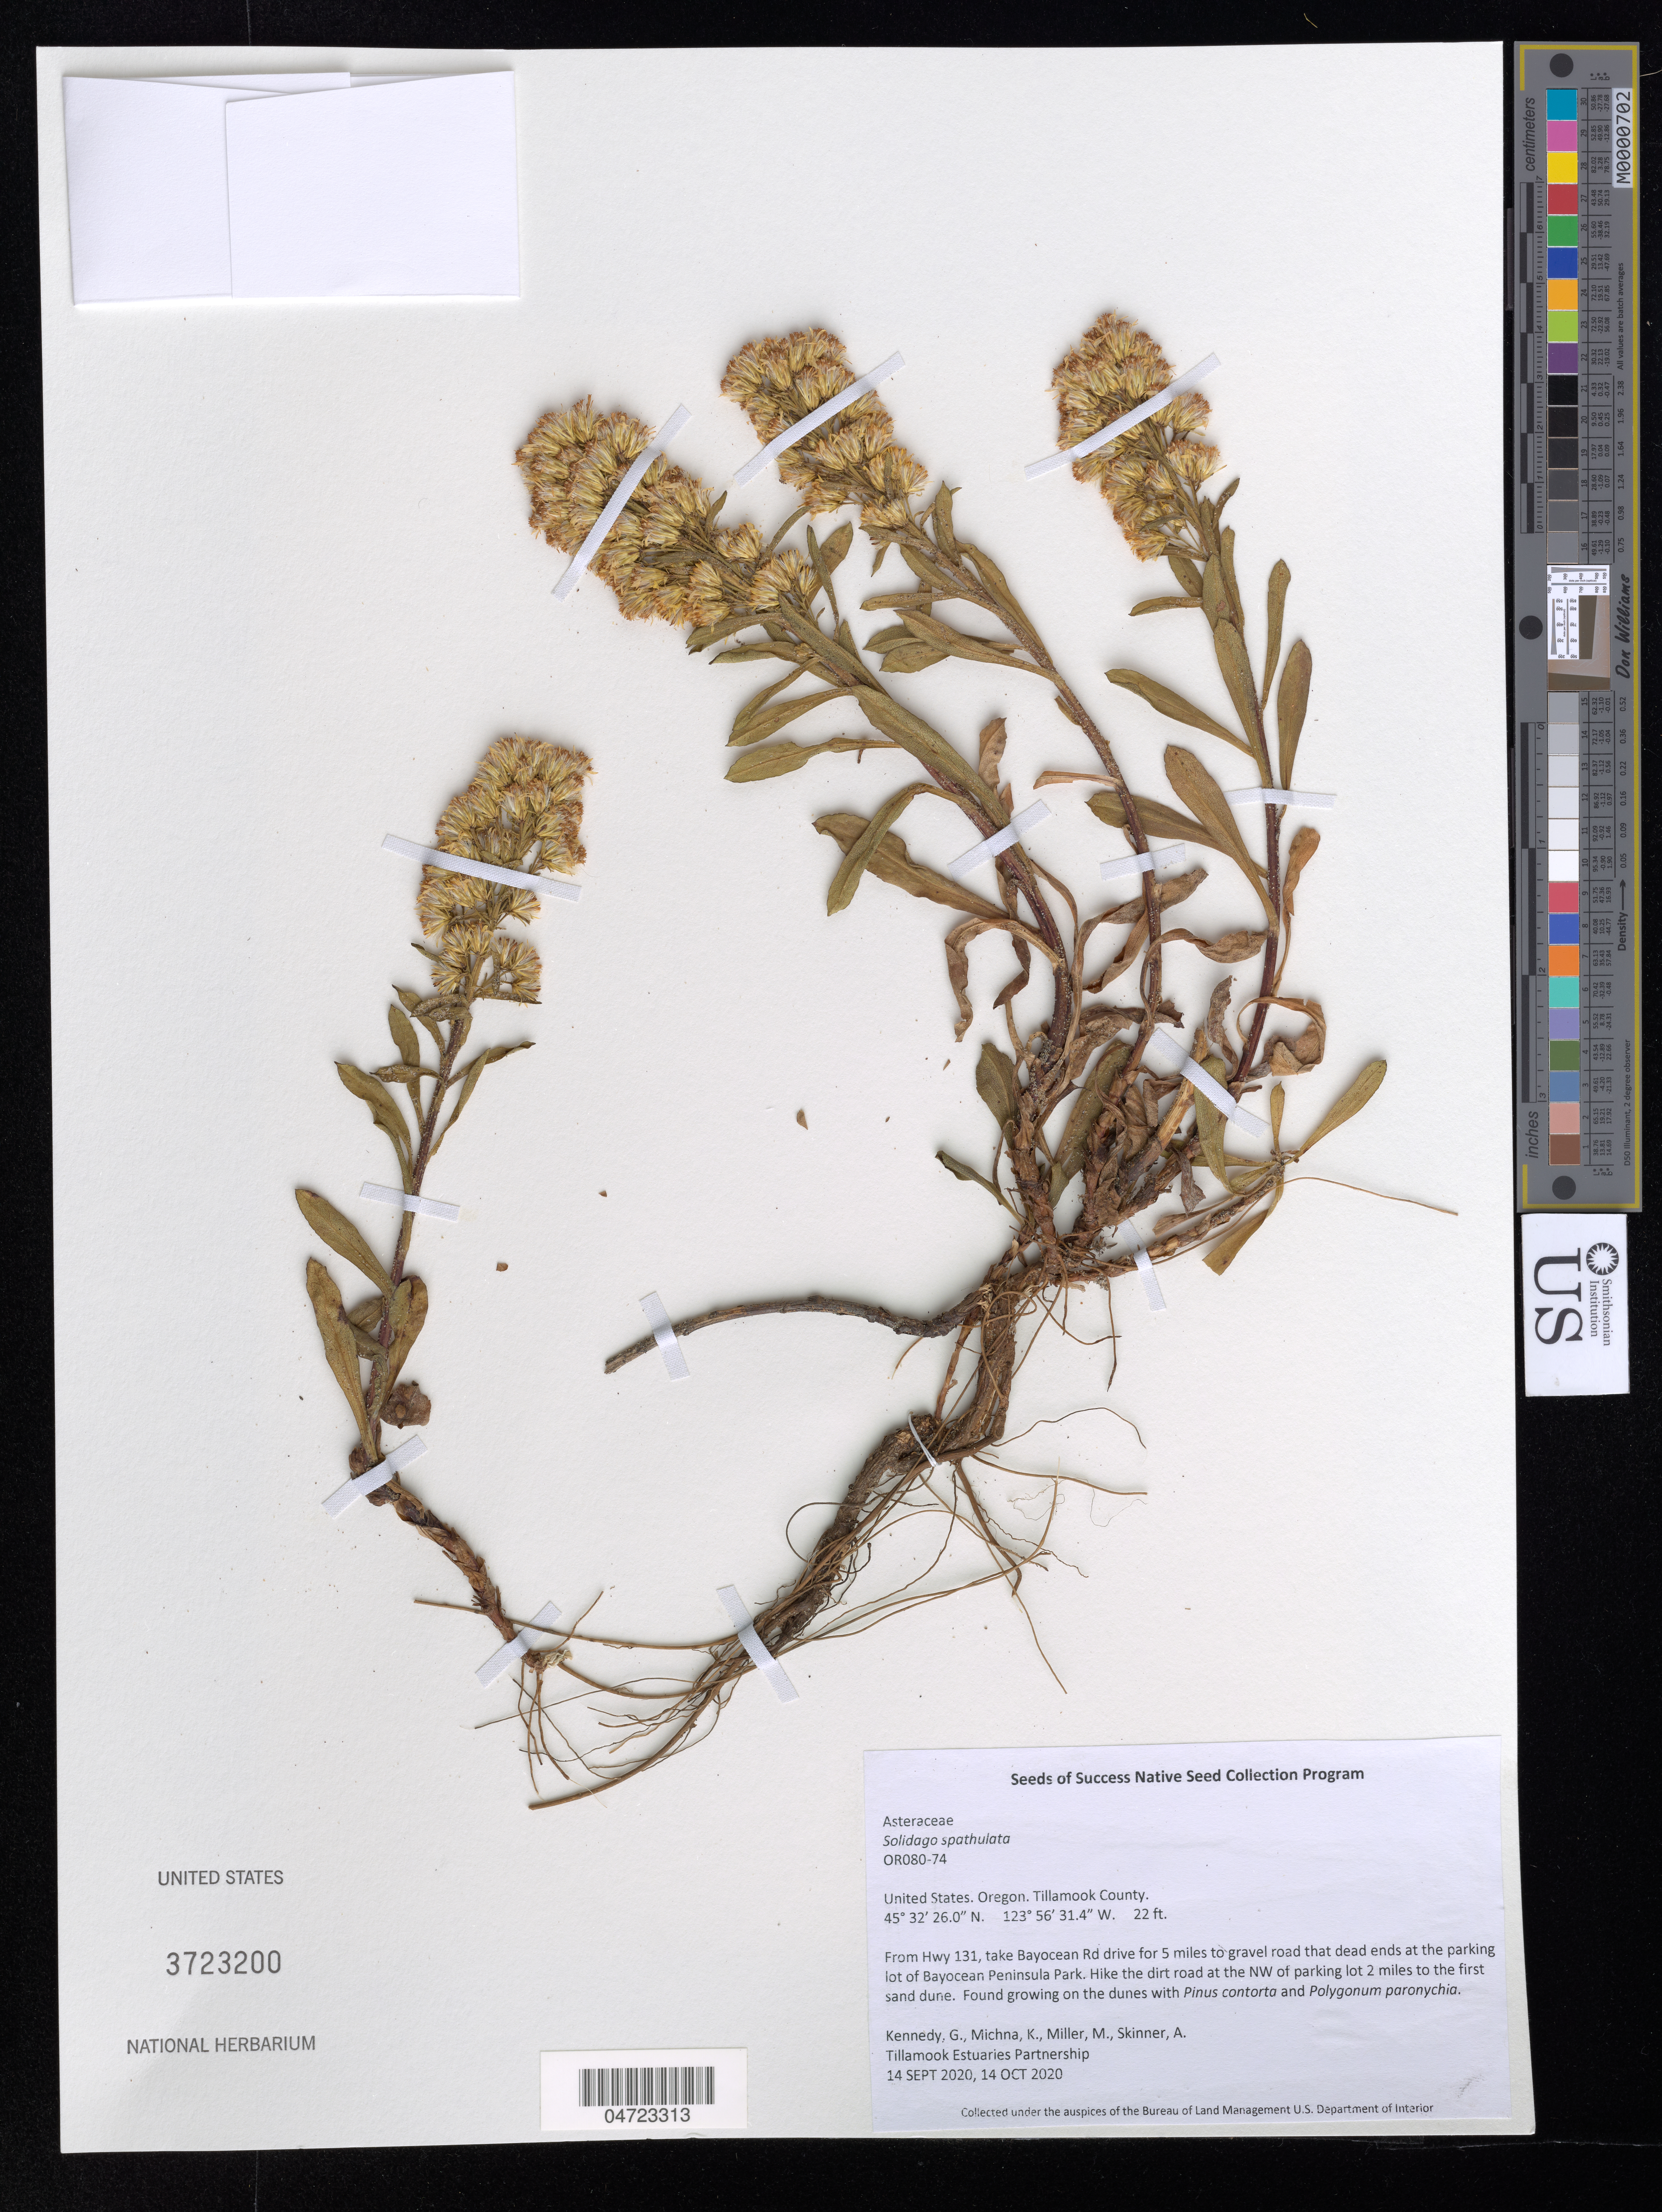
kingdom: Plantae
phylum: Tracheophyta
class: Magnoliopsida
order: Asterales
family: Asteraceae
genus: Solidago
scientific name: Solidago spathulata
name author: DC.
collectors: G. Kennedy, K. Michna, M. Miller & A. Skinner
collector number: OR080-74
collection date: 2020-09-14/2020-10-14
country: United States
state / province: Oregon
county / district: Tillamook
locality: Tillamook County. From Hwy 131, take Bayocean Rd drive for 5 miles to gravel road that dead ends at the parking lot of Bayocean Peninsula Park. Hike the dirt road at the NW of parking lot 2 miles to the first sand dune.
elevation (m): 7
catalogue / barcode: US 3723200